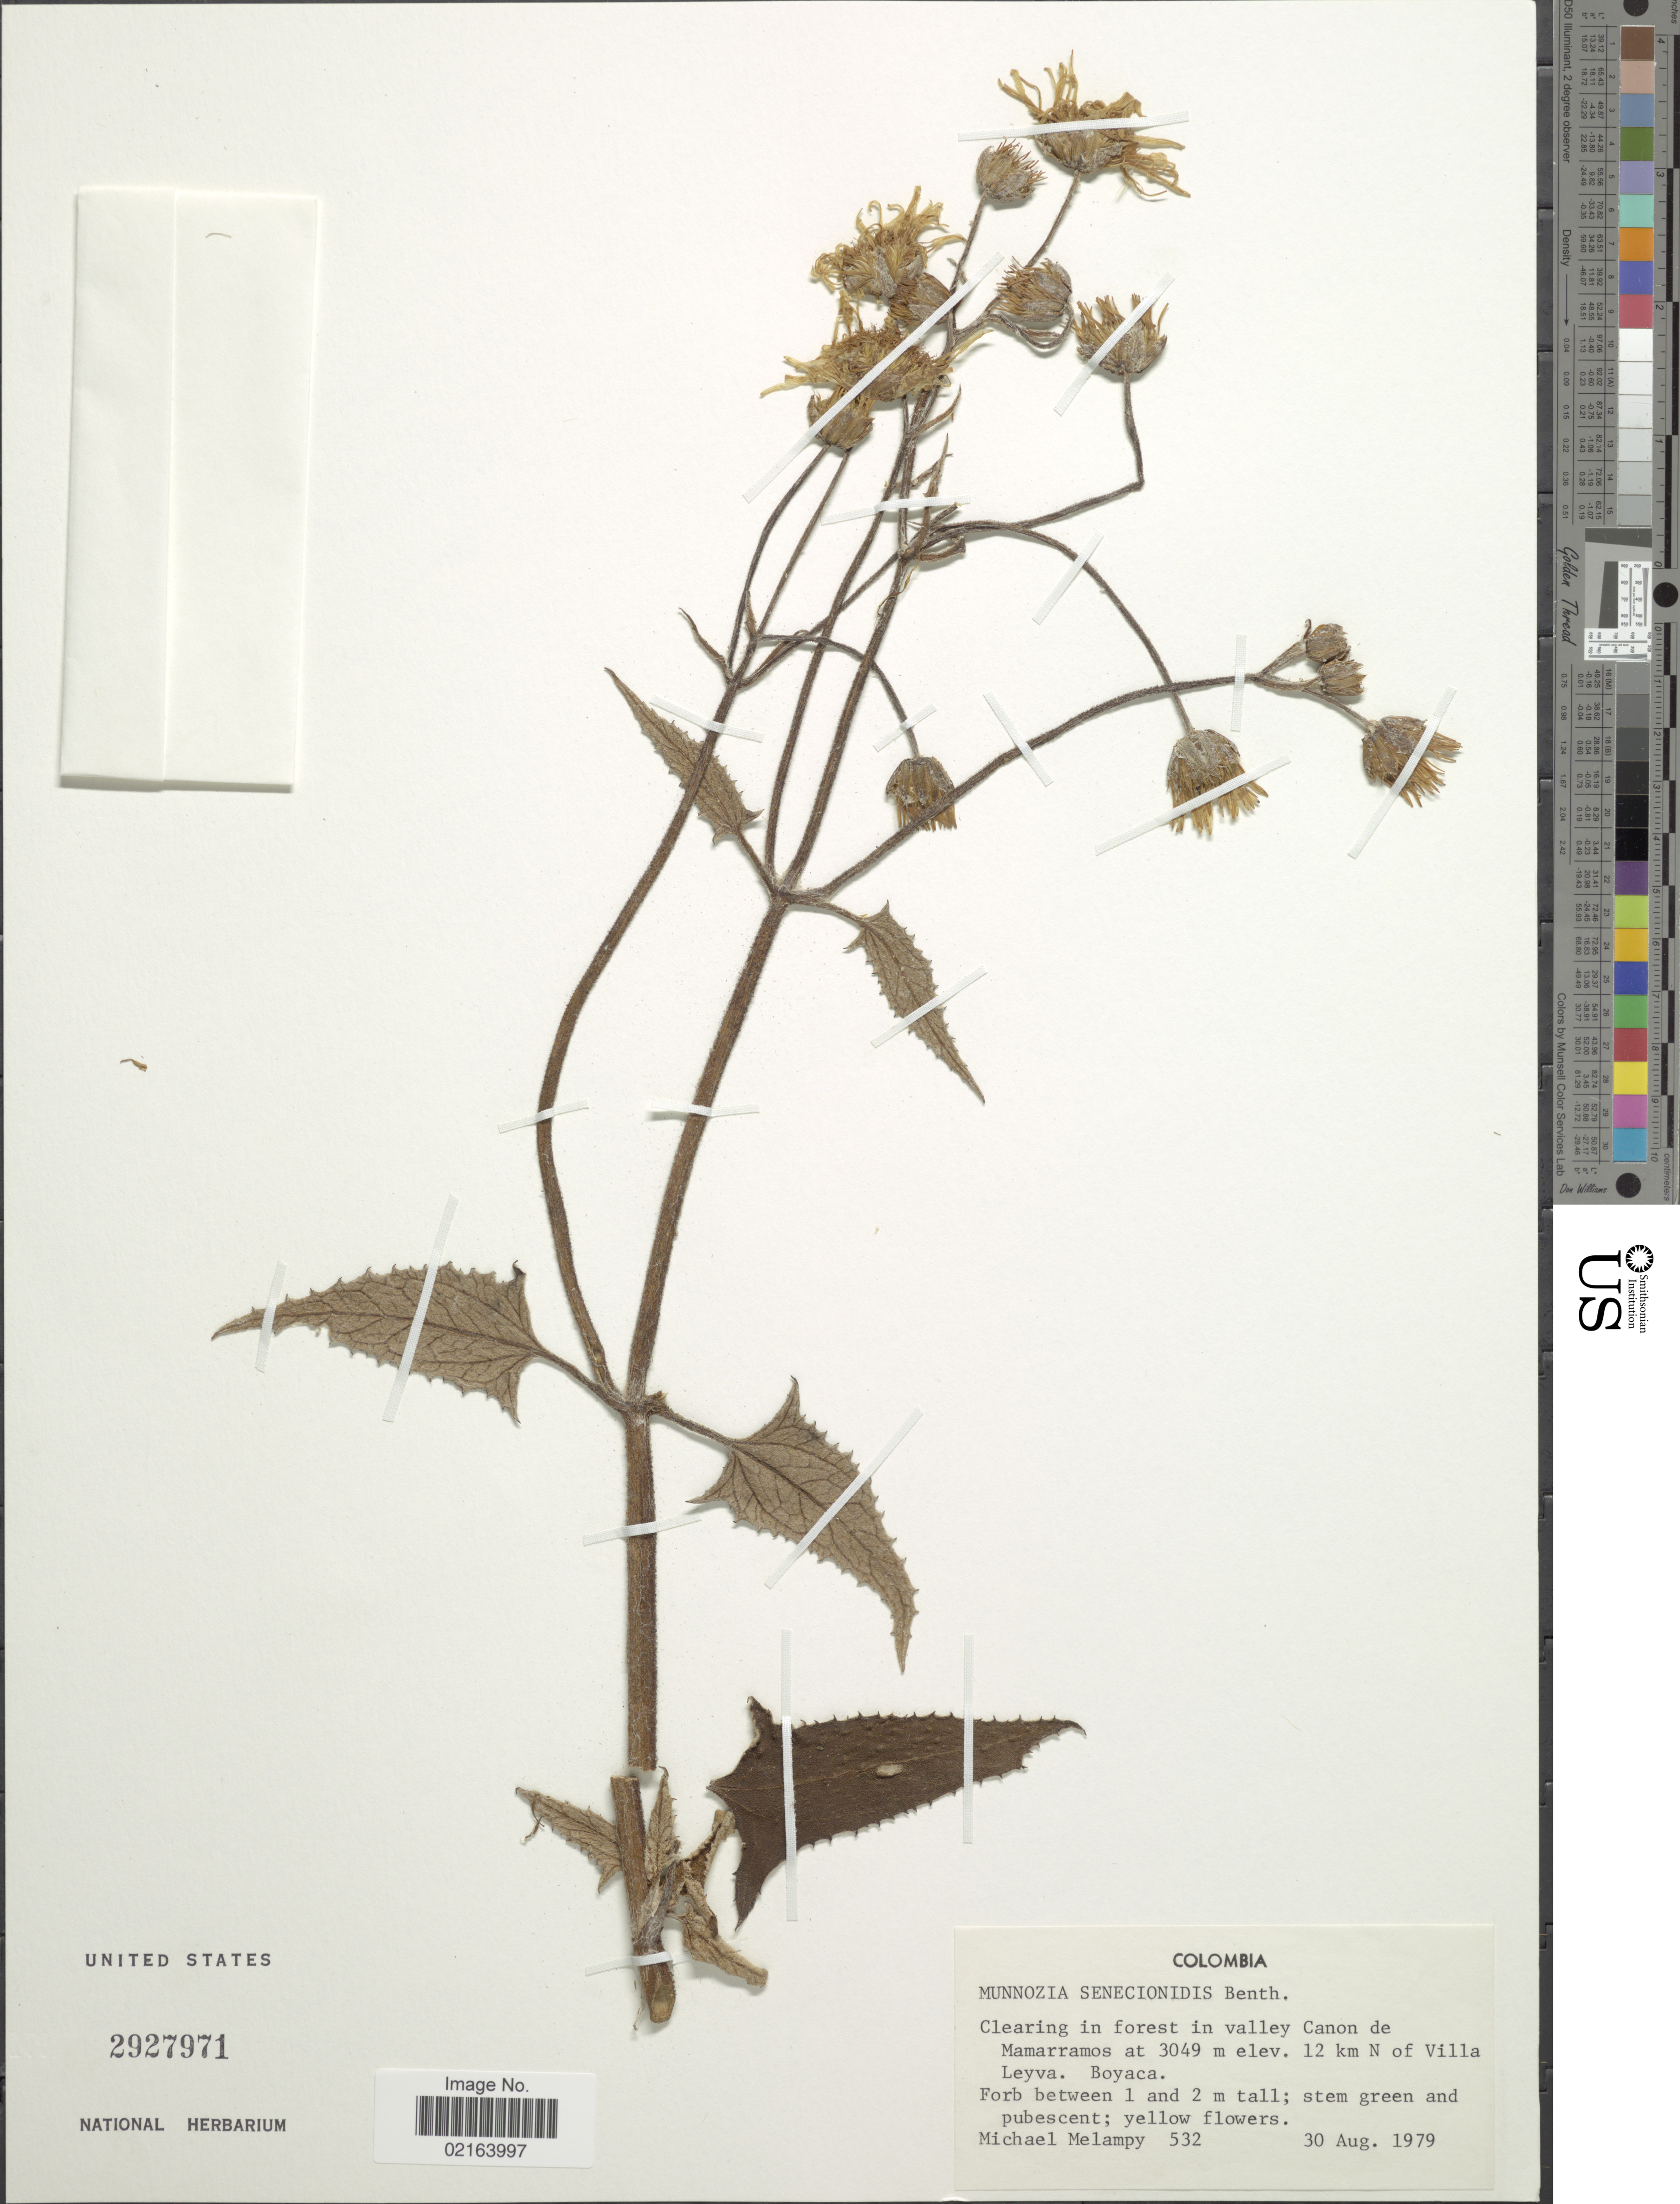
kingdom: Plantae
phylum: Tracheophyta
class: Magnoliopsida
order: Asterales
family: Asteraceae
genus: Munnozia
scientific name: Munnozia senecionidis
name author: Benth.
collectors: M. Melampy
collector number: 532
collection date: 1979-08-30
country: Colombia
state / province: Boyacá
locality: Clearing in forest in valley Canon de Mamarramos, 12 km N of Villa Leyva, Boyaca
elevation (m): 3049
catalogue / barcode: US 2927971